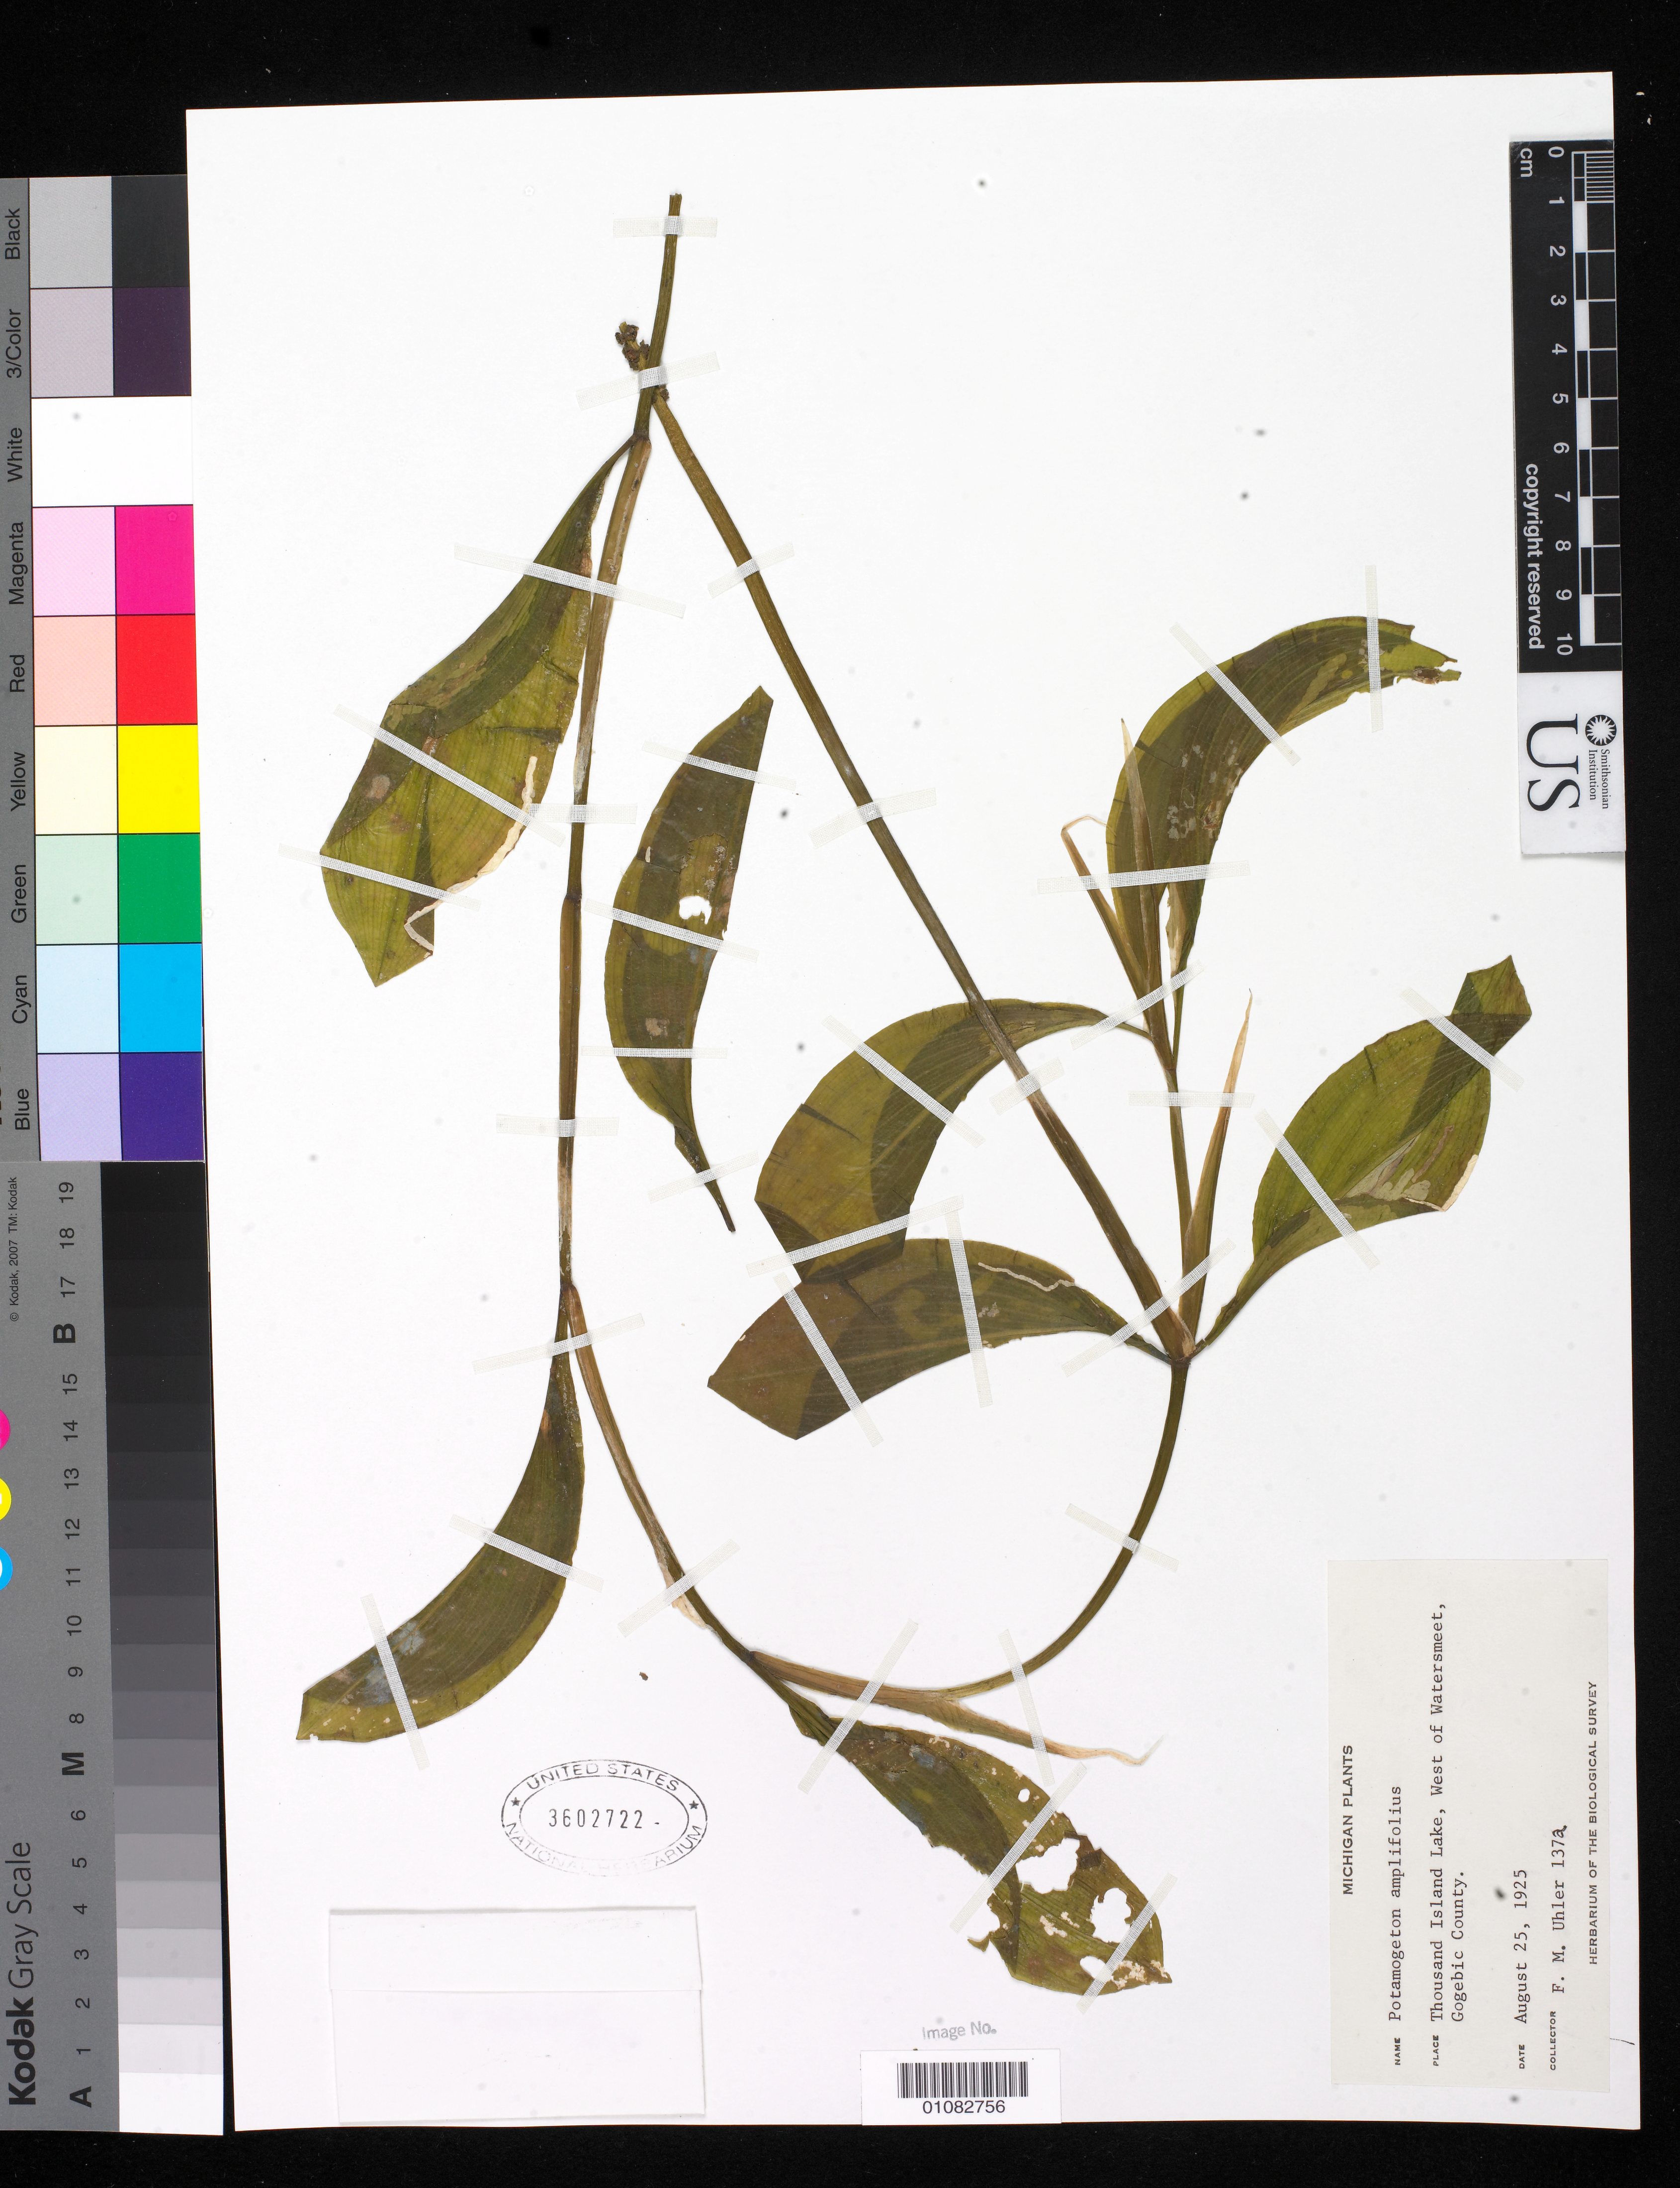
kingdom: Plantae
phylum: Tracheophyta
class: Liliopsida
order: Alismatales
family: Potamogetonaceae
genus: Potamogeton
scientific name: Potamogeton amplifolius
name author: Tuckerm.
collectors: F. Uhler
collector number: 1372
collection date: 1925-08-25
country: United States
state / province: Michigan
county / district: Gogebic County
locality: W of Watersmeet, Thousand Island Lake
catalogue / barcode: US 3602722